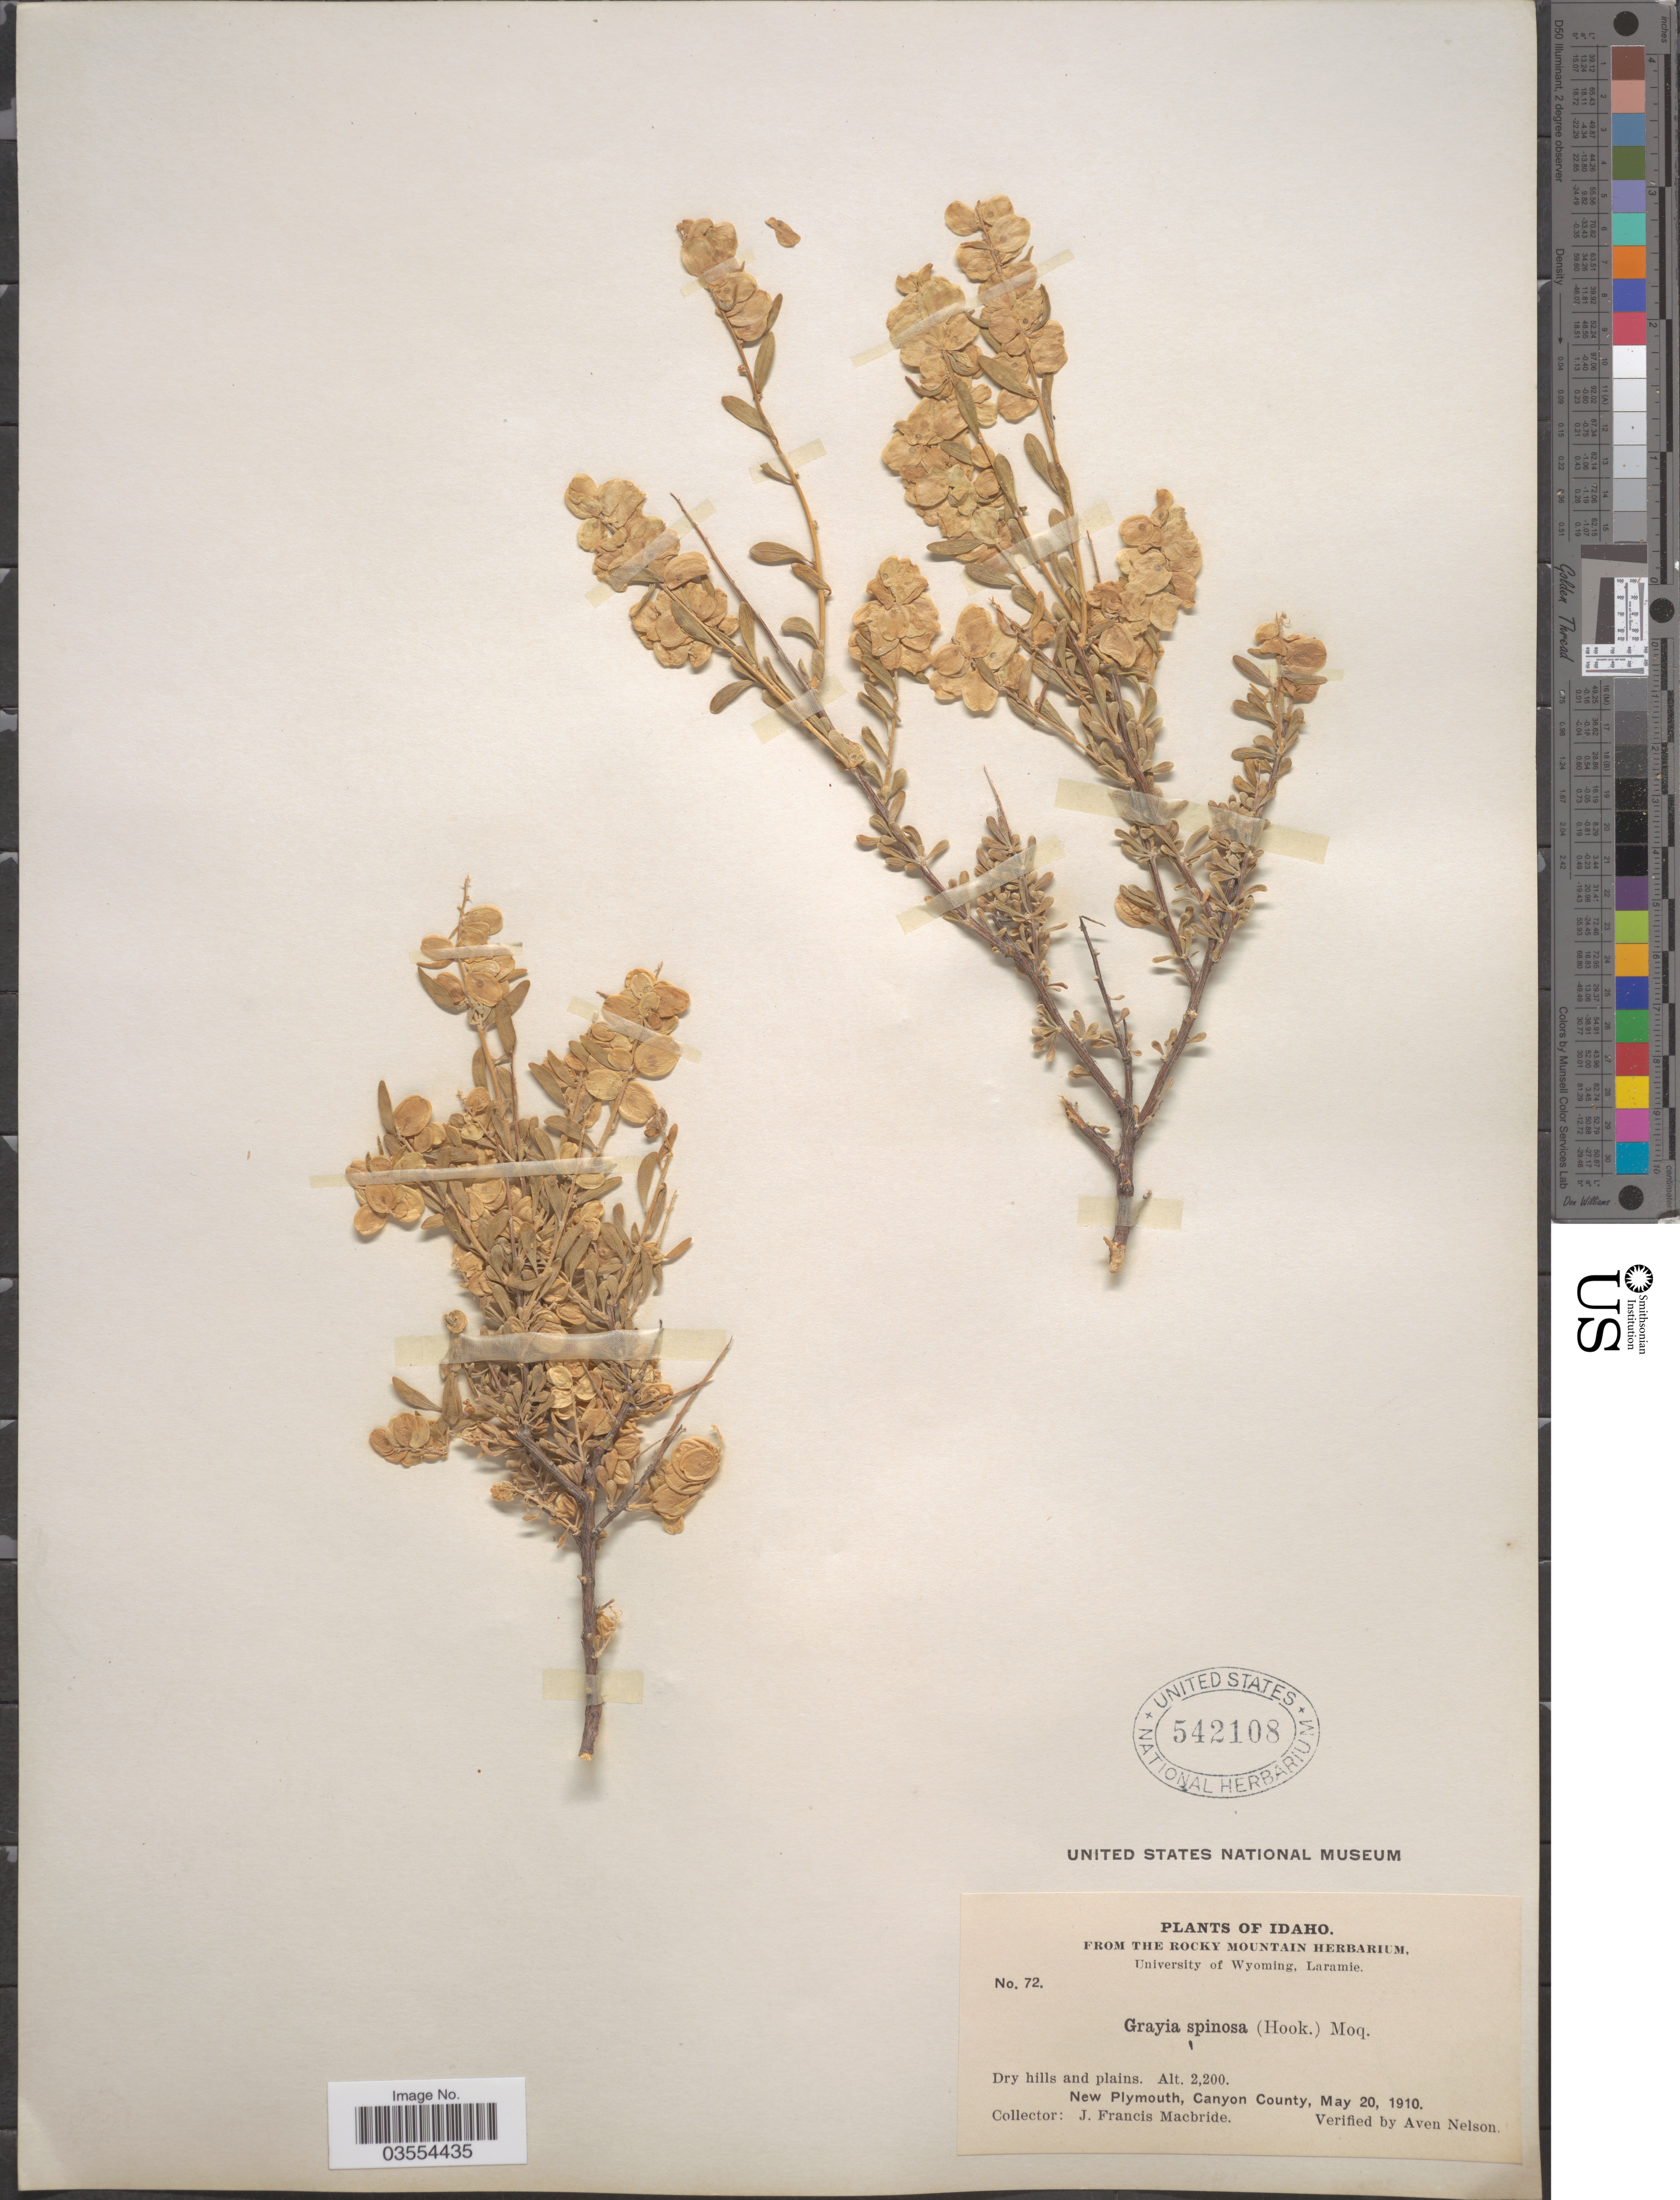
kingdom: Plantae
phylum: Tracheophyta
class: Magnoliopsida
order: Caryophyllales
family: Amaranthaceae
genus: Grayia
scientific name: Grayia spinosa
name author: (Hook.) Moq.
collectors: J. F. Macbride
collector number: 72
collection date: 1910-05-20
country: United States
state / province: Idaho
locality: New Plymouth, Canyon County.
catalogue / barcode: US 542108